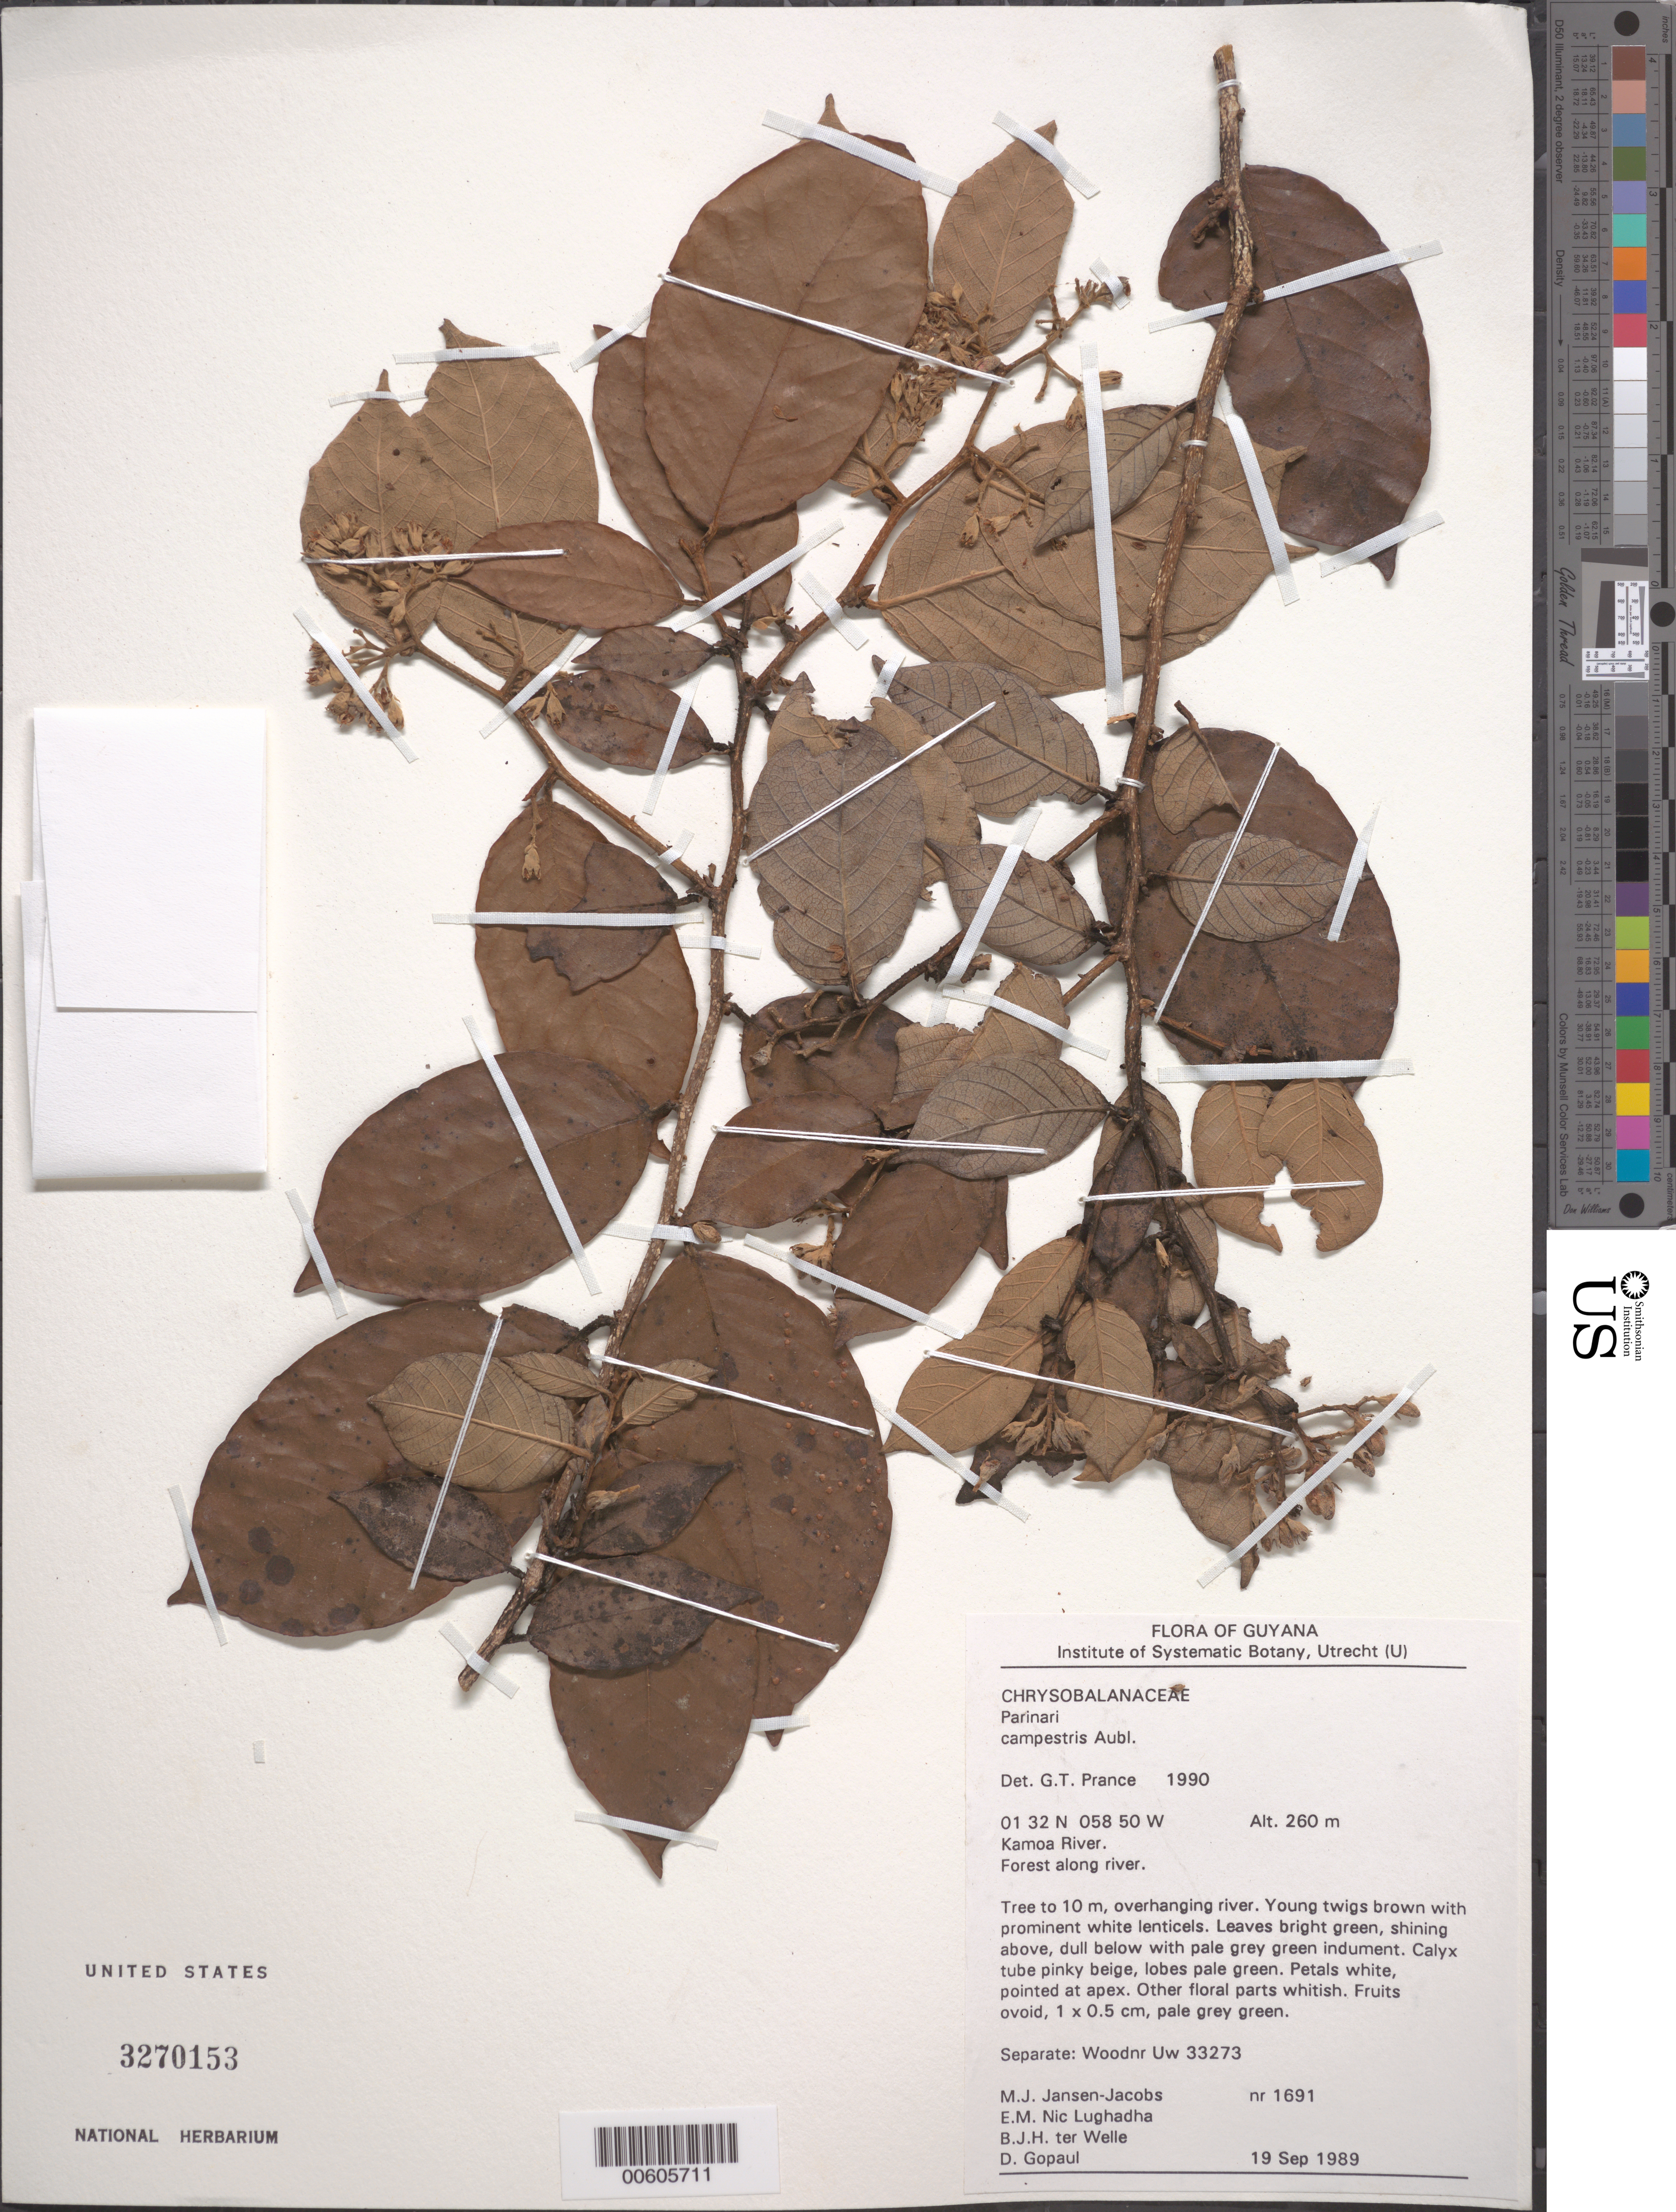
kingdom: Plantae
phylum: Tracheophyta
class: Magnoliopsida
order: Malpighiales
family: Chrysobalanaceae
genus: Parinari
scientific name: Parinari campestris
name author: Aubl.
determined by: Prance, G. T.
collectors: M. J. Jansen-Jacobs, E. Nic Lughadha, B. Welle & D. Gopaul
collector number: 1691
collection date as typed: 19-Sep-89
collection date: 1989-09-19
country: Guyana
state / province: U. Takutu-U. Essequibo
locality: Kamoa River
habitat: Forest along river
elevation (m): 260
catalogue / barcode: US 3270153